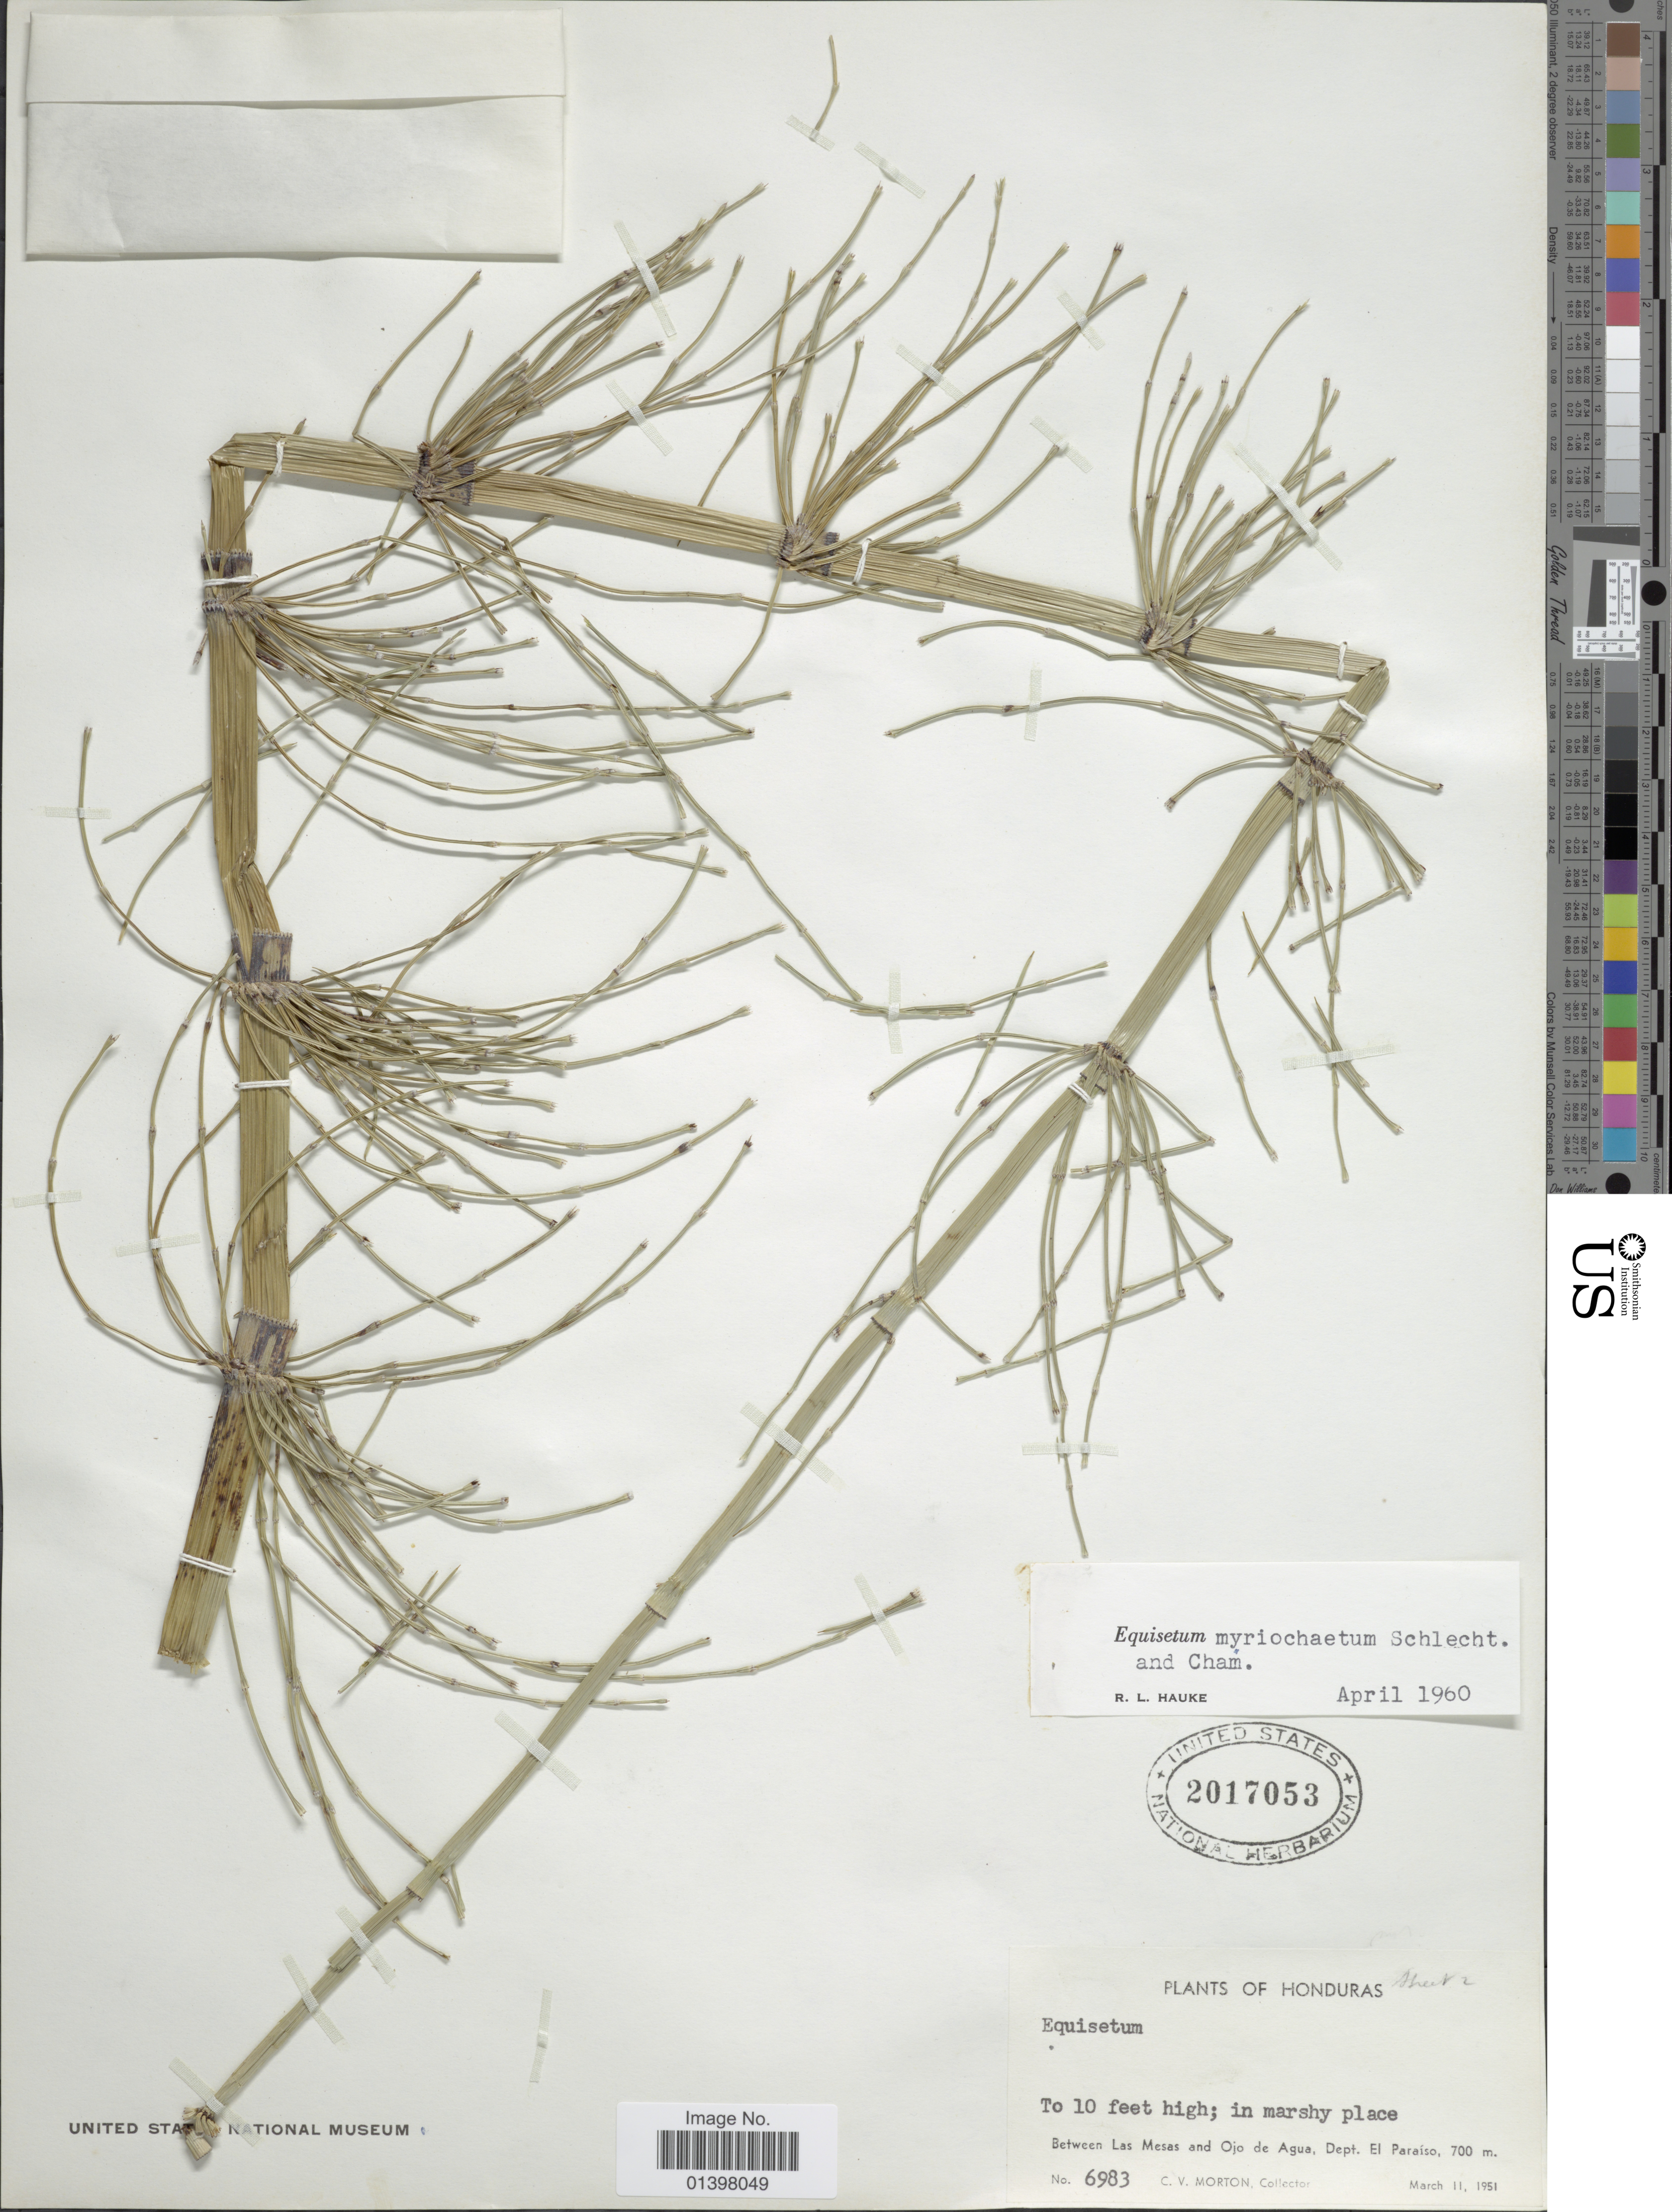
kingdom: Plantae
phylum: Tracheophyta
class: Polypodiopsida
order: Equisetales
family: Equisetaceae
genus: Equisetum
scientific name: Equisetum myriochaetum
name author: Schltdl. & Cham.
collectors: C. V. Morton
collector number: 6983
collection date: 1951-03-11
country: Honduras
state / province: El Paraíso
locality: Between Las Mesas and Ojo de Agua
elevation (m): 700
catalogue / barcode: US 2017053